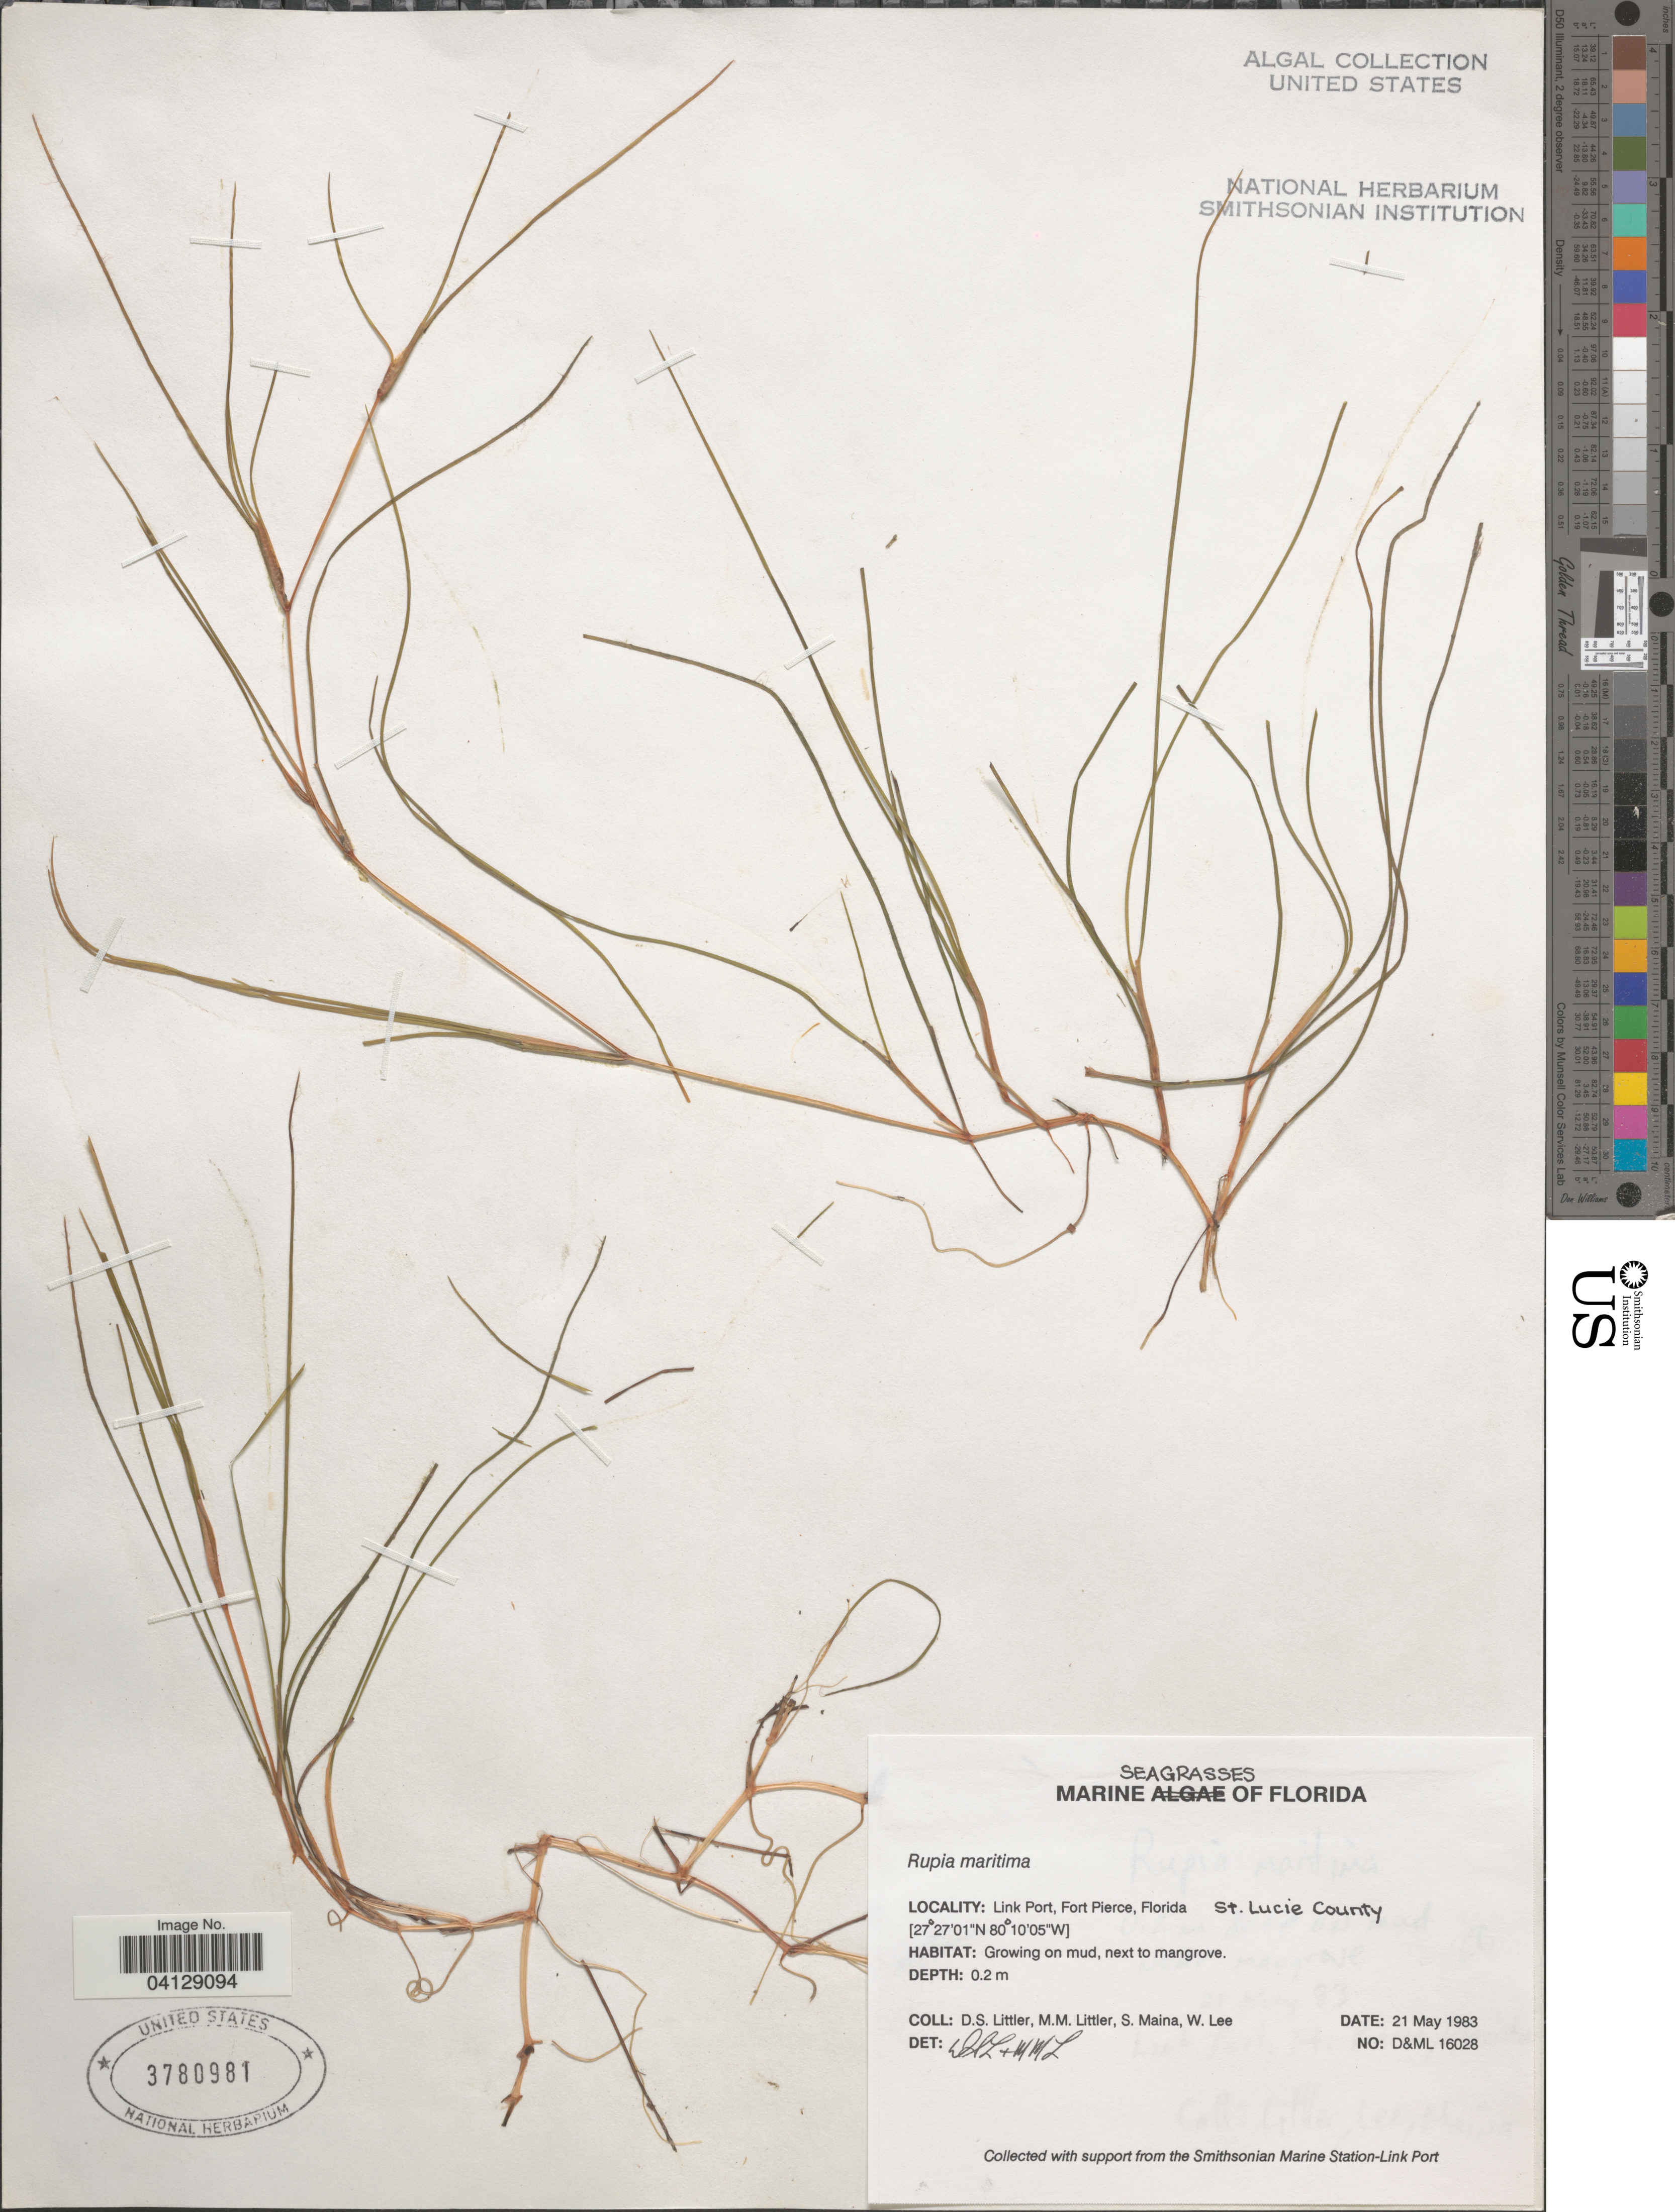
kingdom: Plantae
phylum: Tracheophyta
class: Liliopsida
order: Alismatales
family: Ruppiaceae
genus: Ruppia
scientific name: Ruppia maritima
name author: L.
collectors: D. S. Littler, S. Maina & W. Lee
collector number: D&ML16028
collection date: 1983-05-21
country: United States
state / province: Florida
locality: Link Port, Fort Pierce. St. Lucie County.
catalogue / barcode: US 3780981